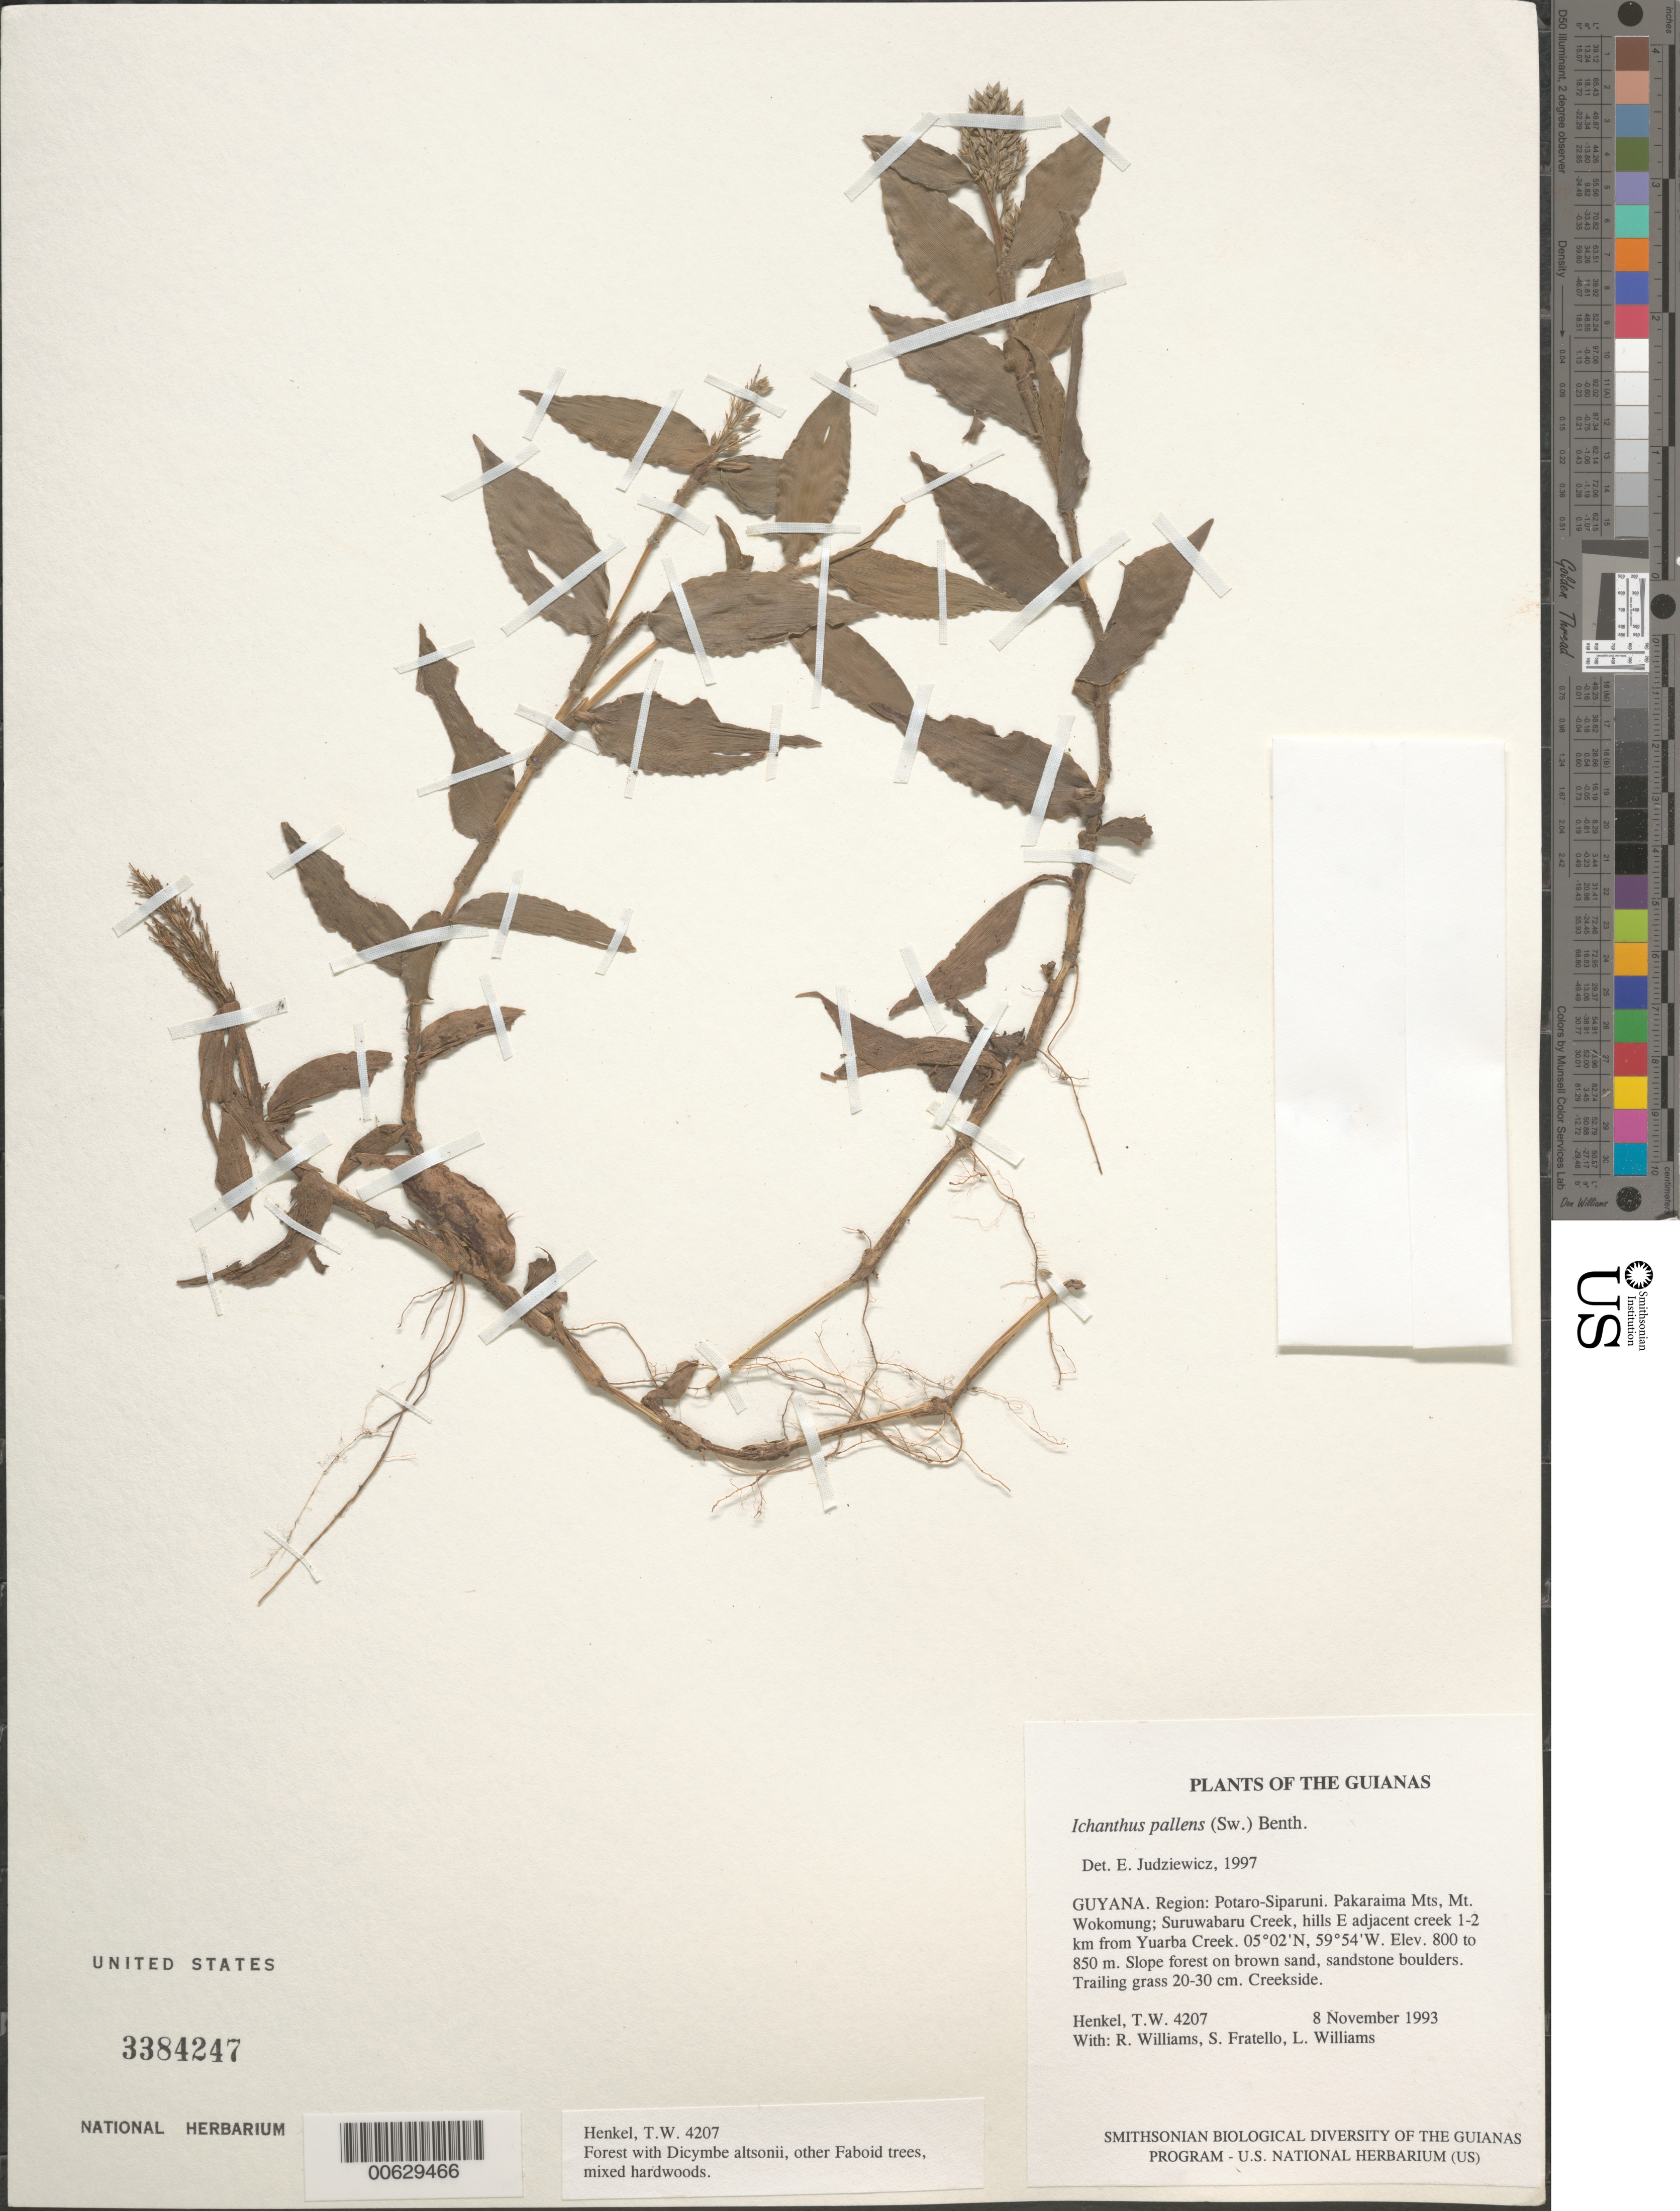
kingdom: Plantae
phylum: Tracheophyta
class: Liliopsida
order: Poales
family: Poaceae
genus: Ichnanthus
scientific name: Ichnanthus pallens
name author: (Sw.) Munro ex Benth.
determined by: Judziewicz, E. J.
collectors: T. Henkel, R. Williams, S. Fratello & L. Williams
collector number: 4207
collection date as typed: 8 November 1993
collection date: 1993-11-08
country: Guyana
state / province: Potaro-Siparuni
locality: Pakaraima Mts, Mt. Wokomung; Suruwabaru Creek, hills E adjacent creek 1-2 km from Yuarba Creek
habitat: Slope forest on brown sand, sandstone boulders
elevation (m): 800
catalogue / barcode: US 3384247